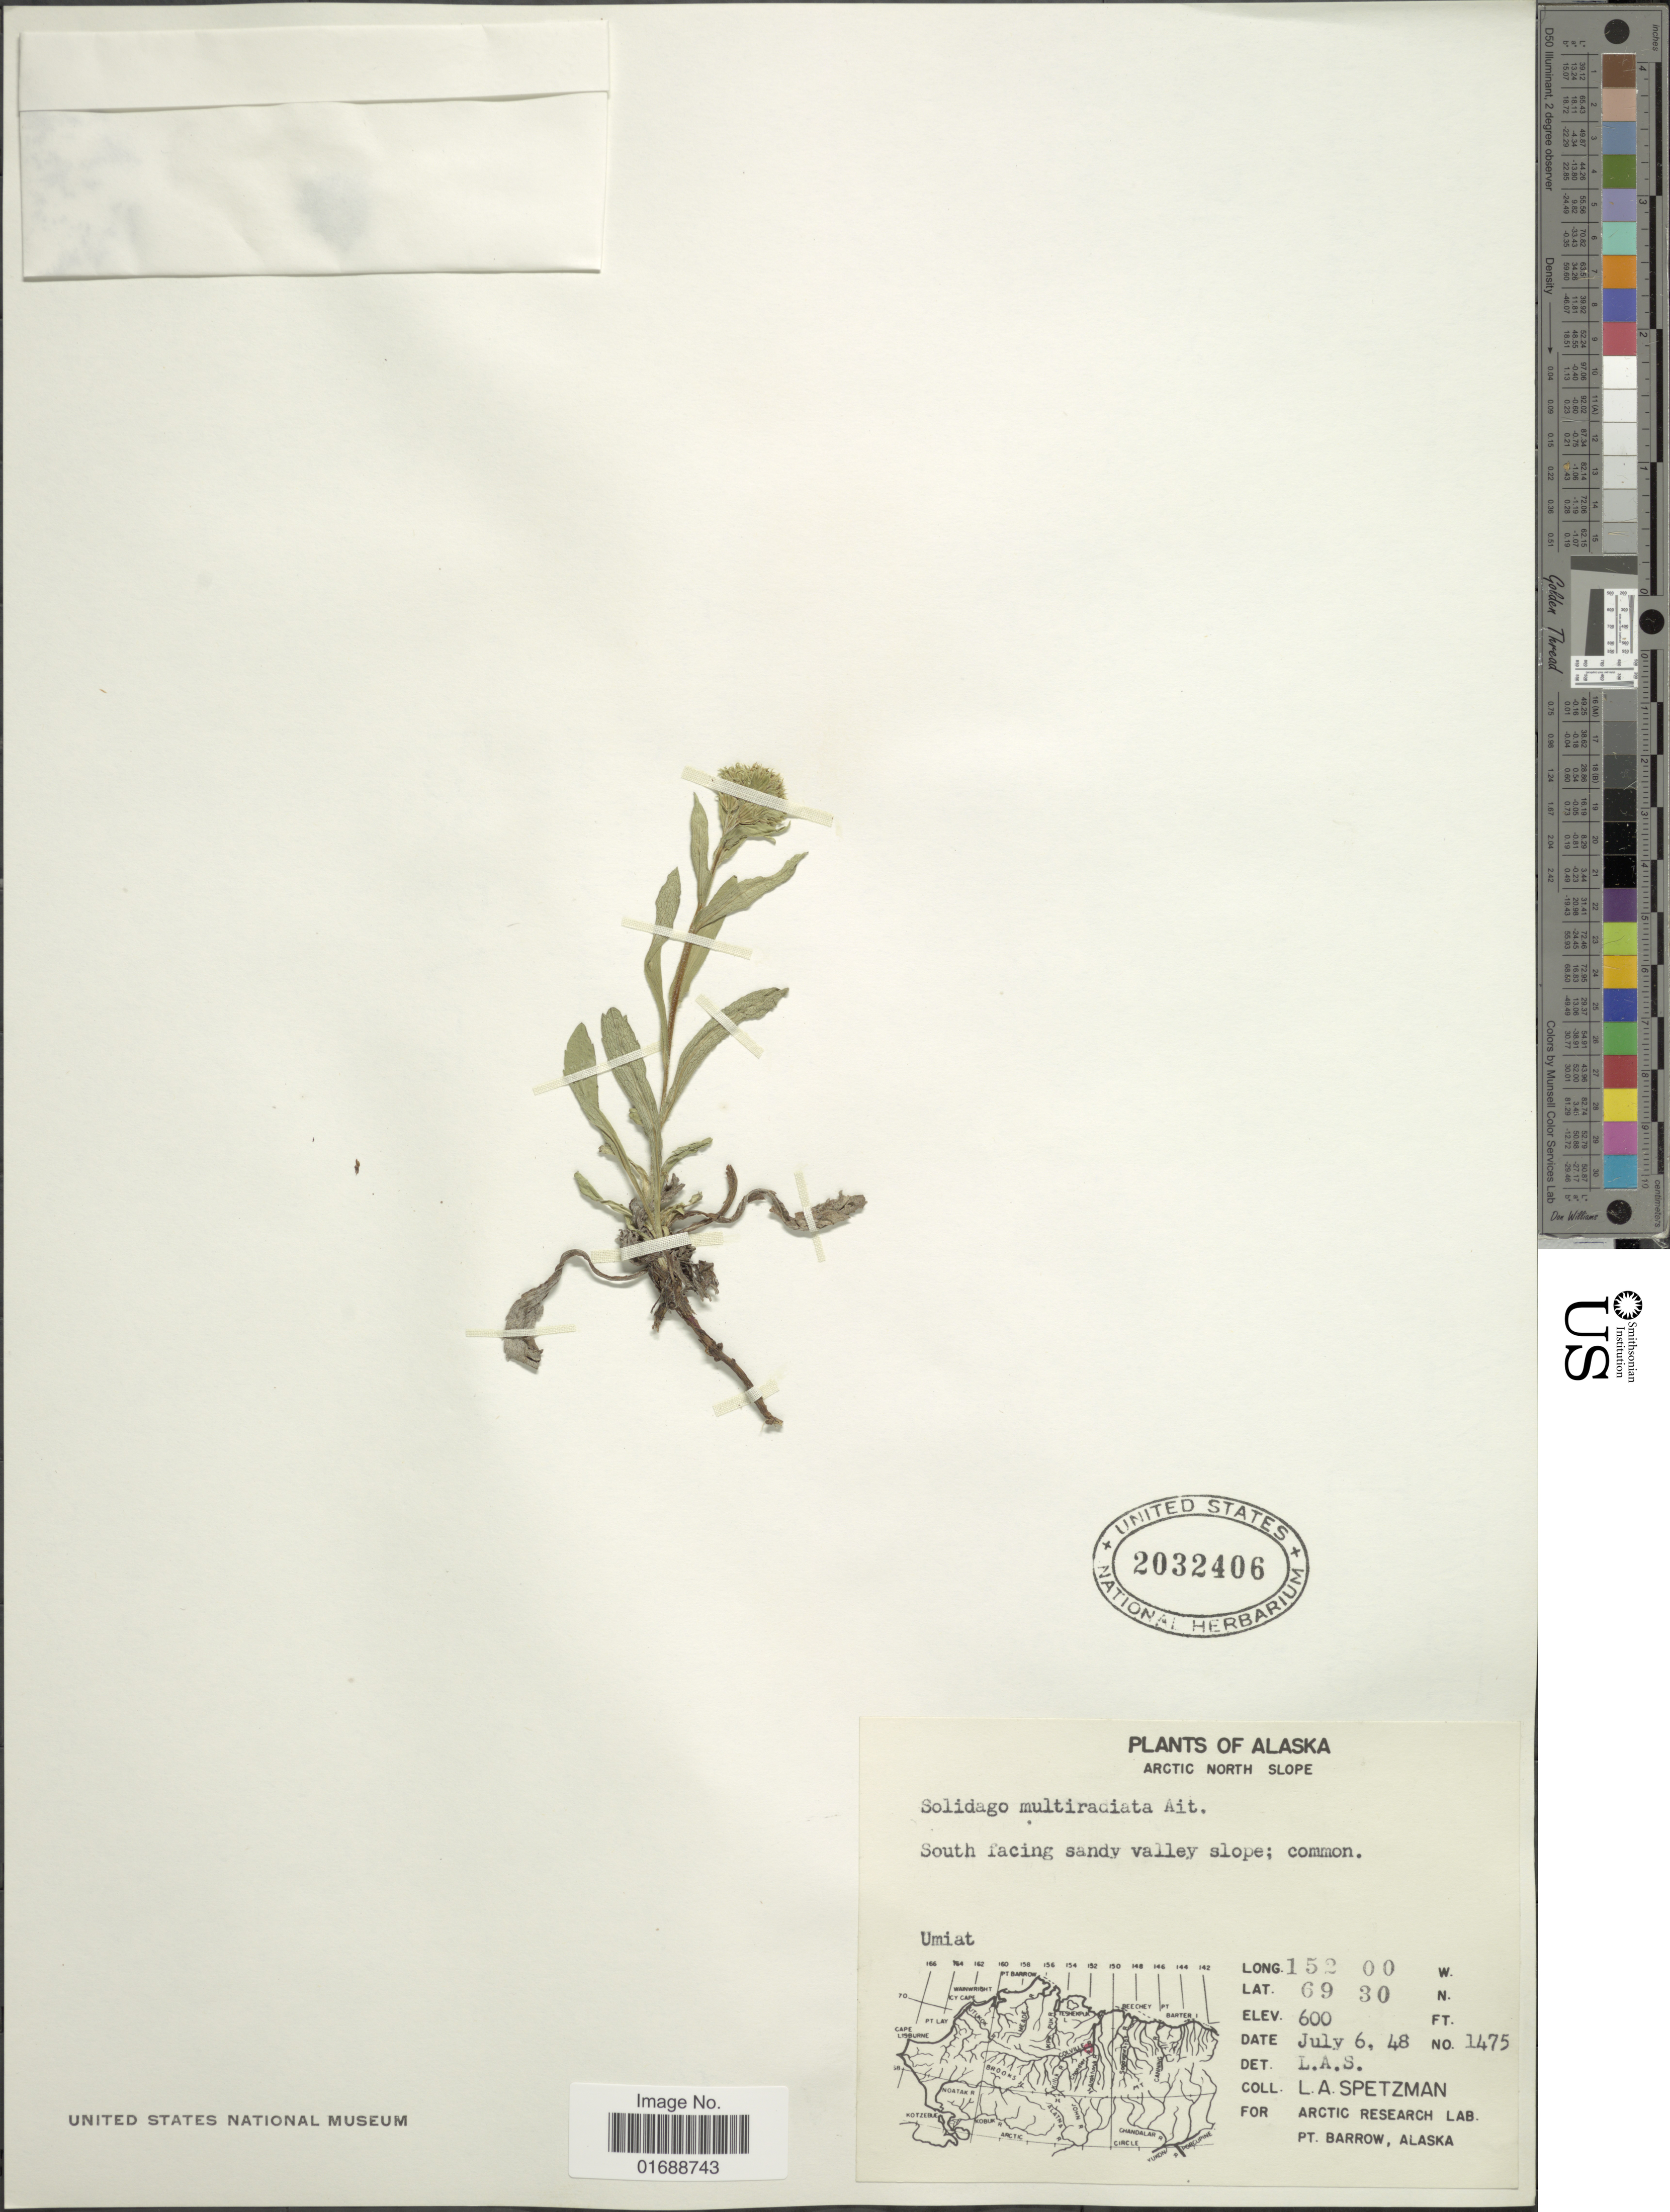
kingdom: Plantae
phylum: Tracheophyta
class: Magnoliopsida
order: Asterales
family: Asteraceae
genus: Solidago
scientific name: Solidago multiradiata var. arctica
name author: (DC.) Fernald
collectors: L. Spetzman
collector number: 1475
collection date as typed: Transcribed d/m/y: 6/7/48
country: United States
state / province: Alaska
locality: Arctic North Slope, Umiat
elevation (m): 183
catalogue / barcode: US 2032406